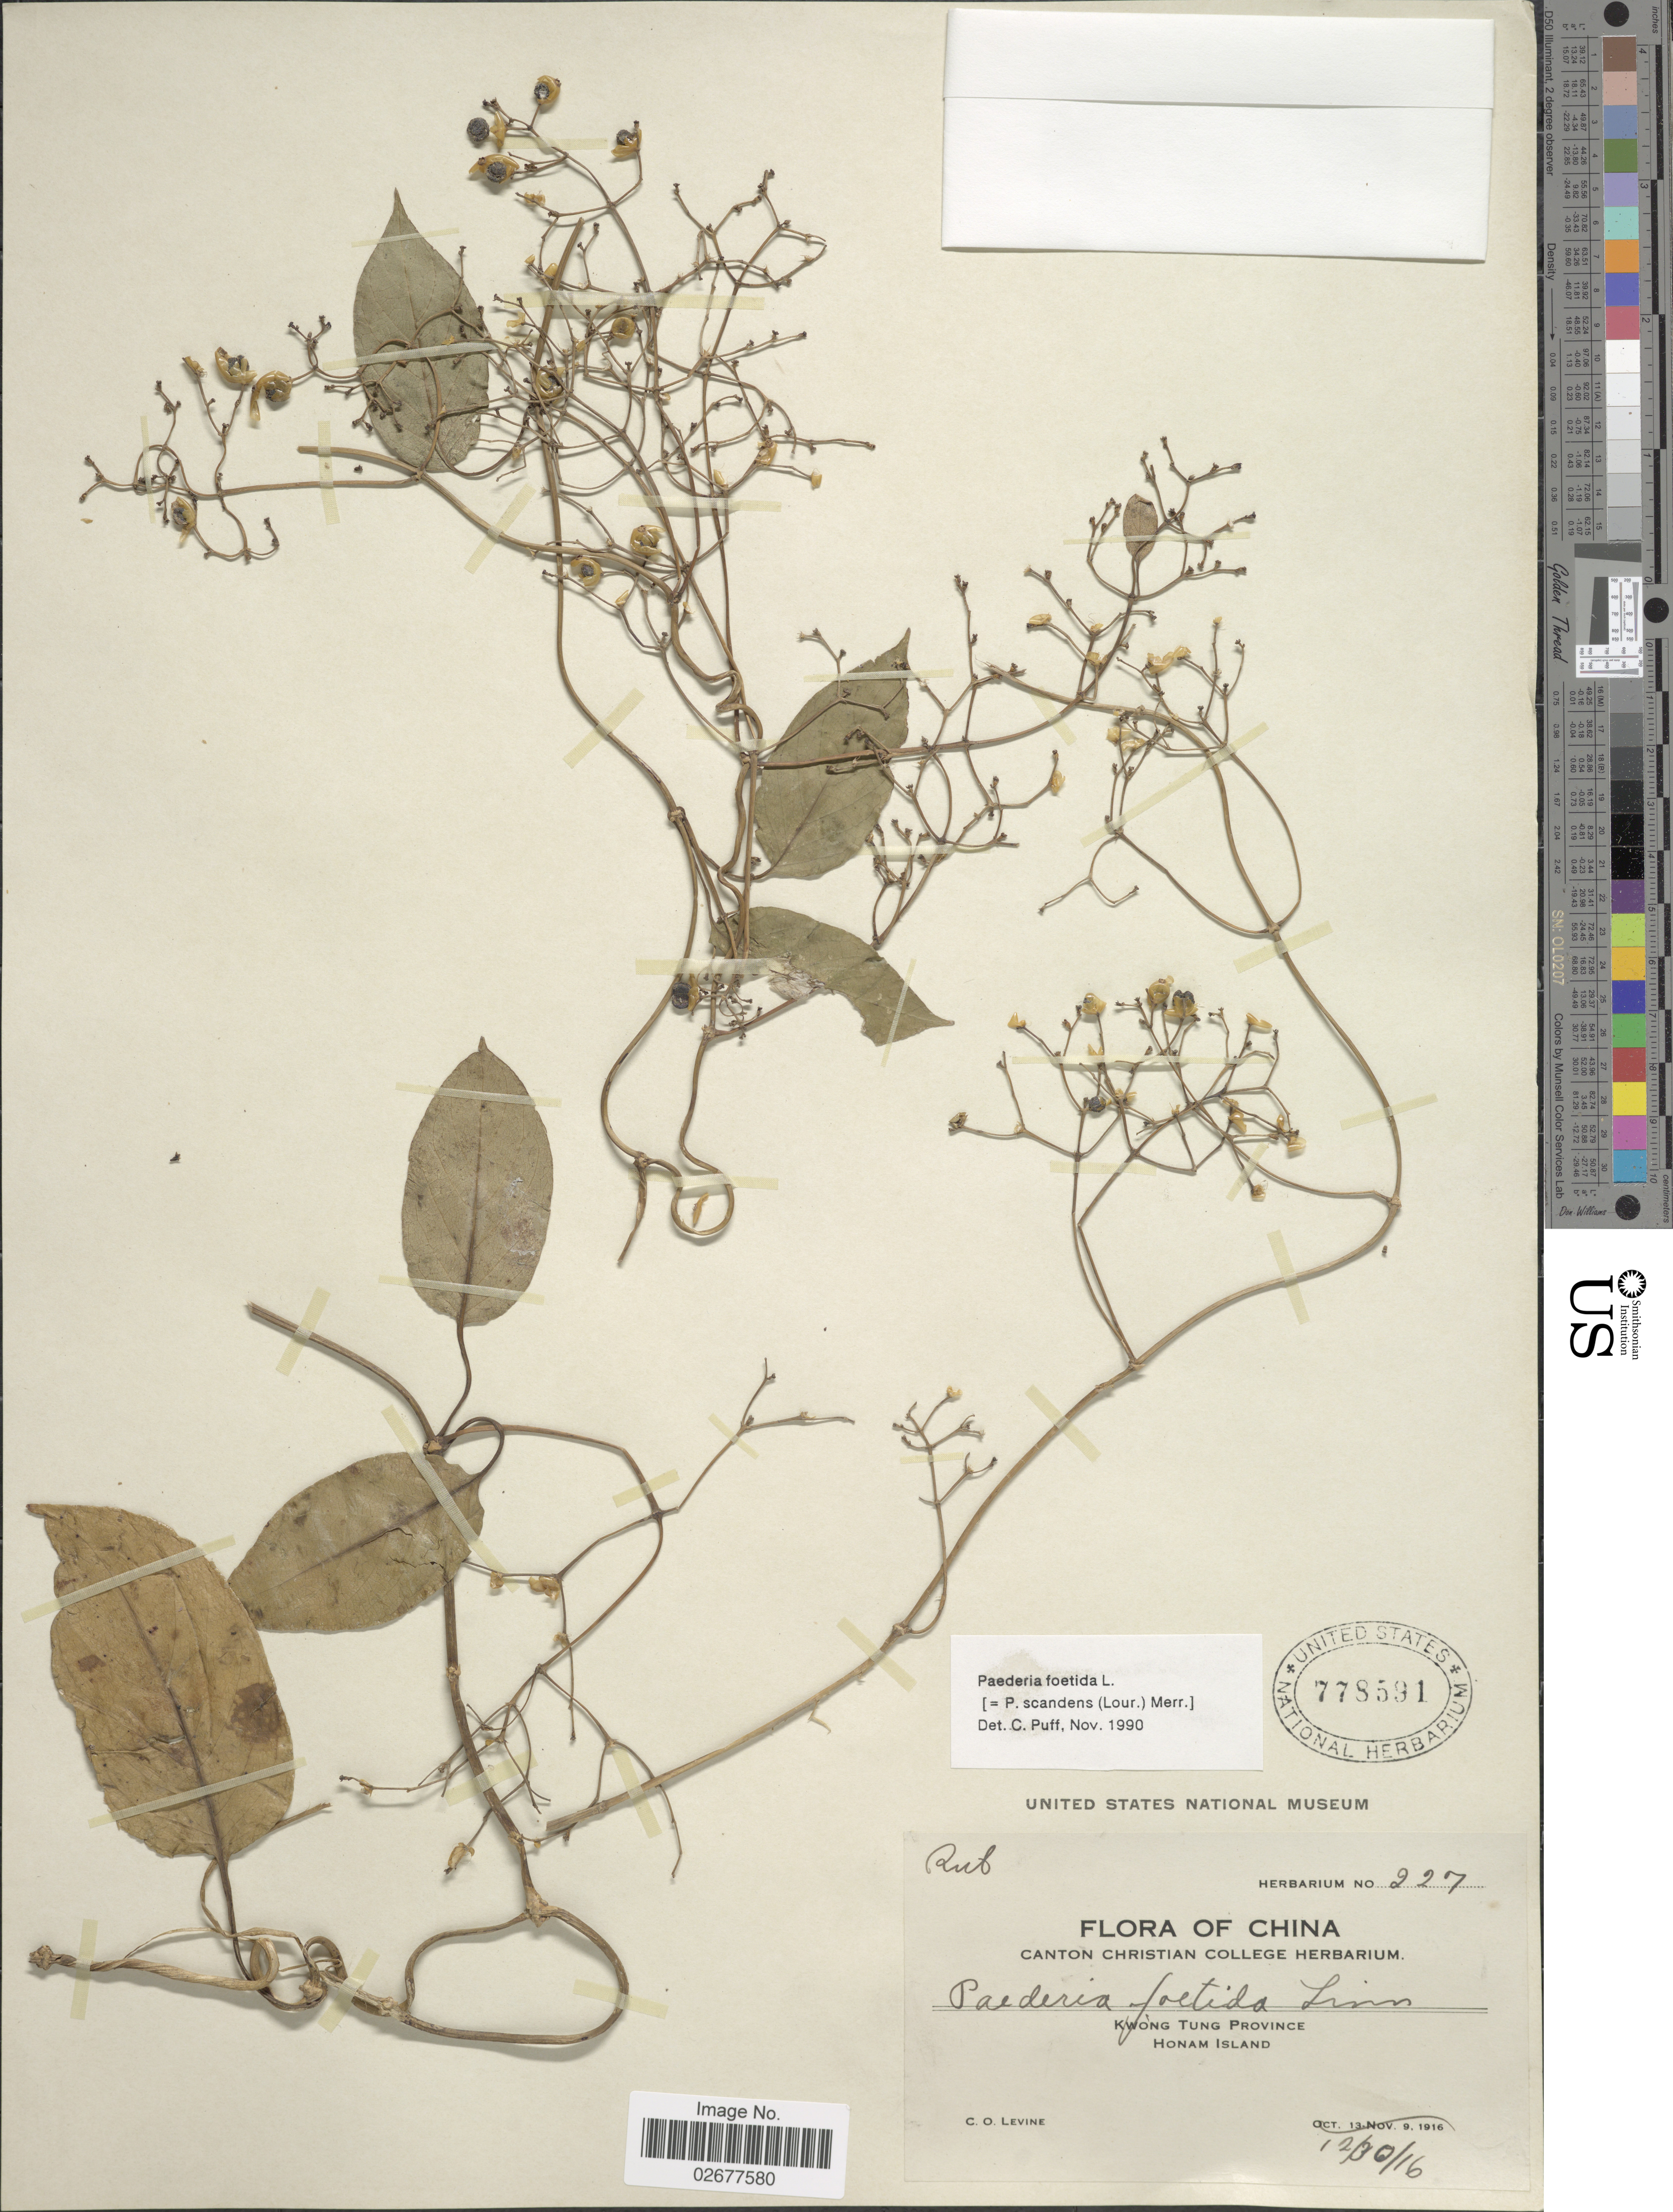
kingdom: Plantae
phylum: Tracheophyta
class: Magnoliopsida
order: Gentianales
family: Rubiaceae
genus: Paederia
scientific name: Paederia foetida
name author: Wall.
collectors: C. O. Levine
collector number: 227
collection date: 1916-12-30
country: China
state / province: Guangdong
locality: Kwong Tung Province. Honam Island.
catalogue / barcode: US 778591